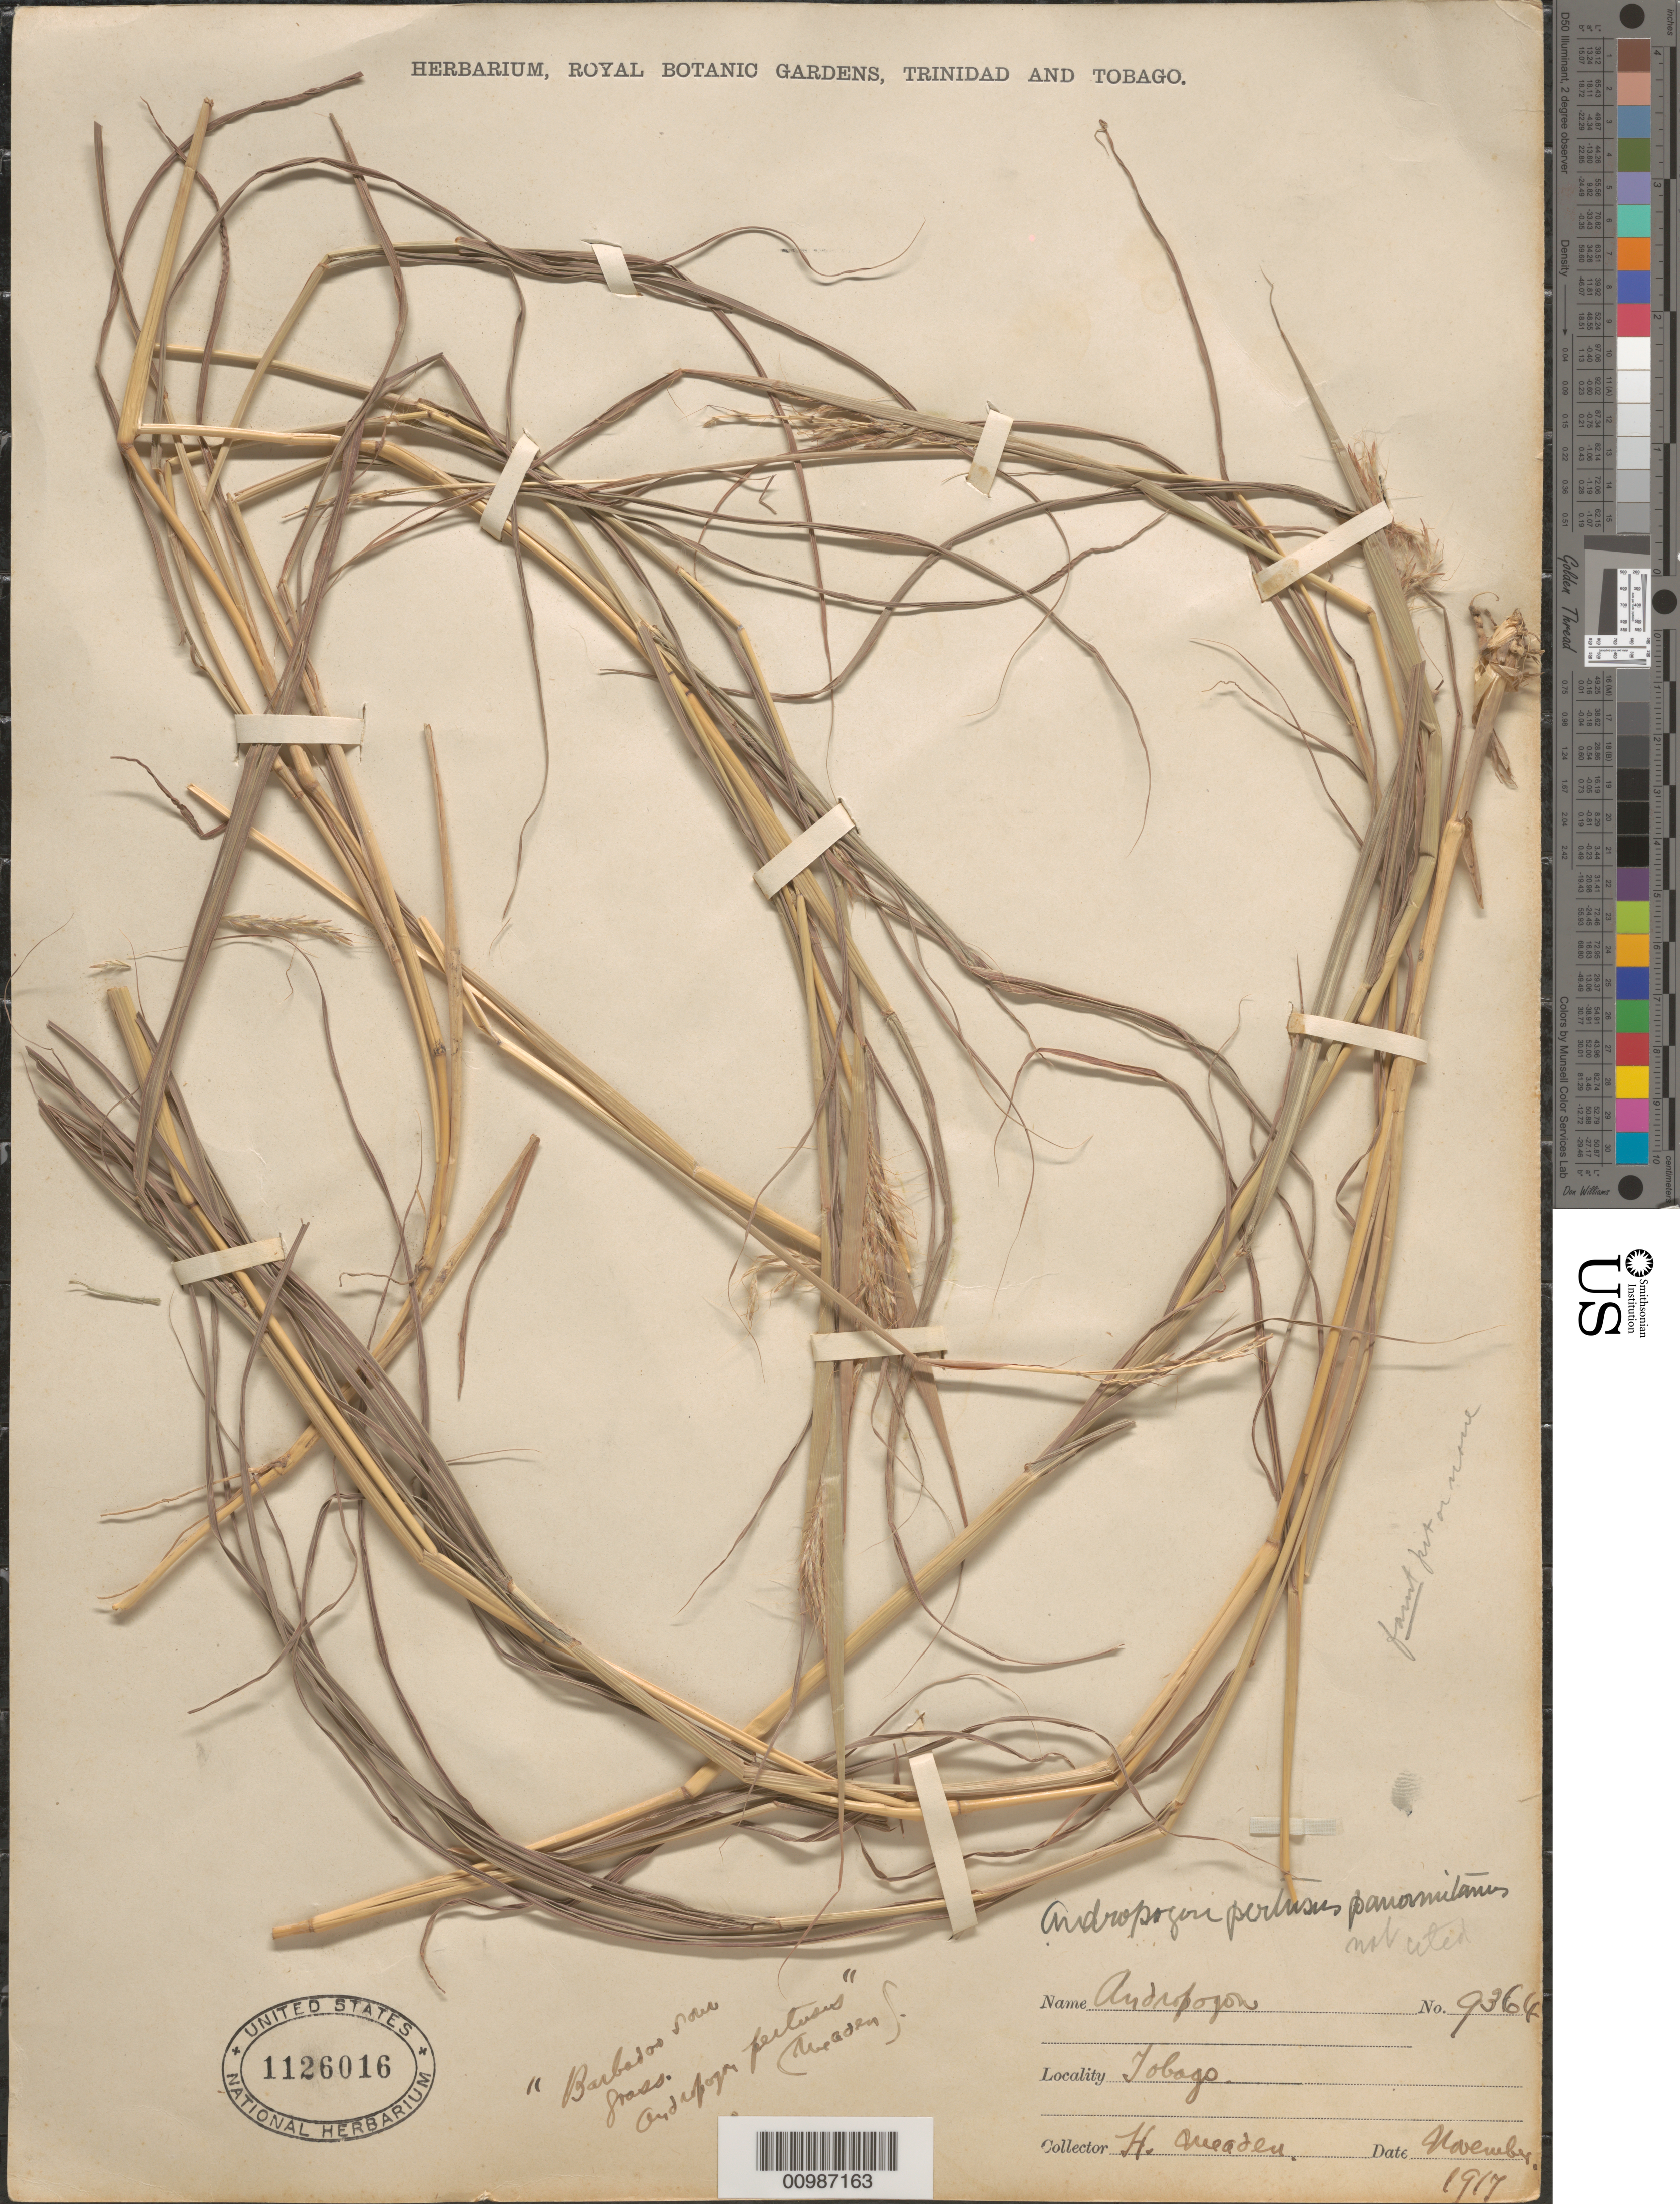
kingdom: Plantae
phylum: Tracheophyta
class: Liliopsida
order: Poales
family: Poaceae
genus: Andropogon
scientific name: Andropogon pertusus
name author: (L.) Willd.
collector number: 9364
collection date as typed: Nov 1917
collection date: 1917-11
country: Trinidad and Tobago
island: Tobago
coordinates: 0 N, 0 E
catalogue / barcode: US 1126016